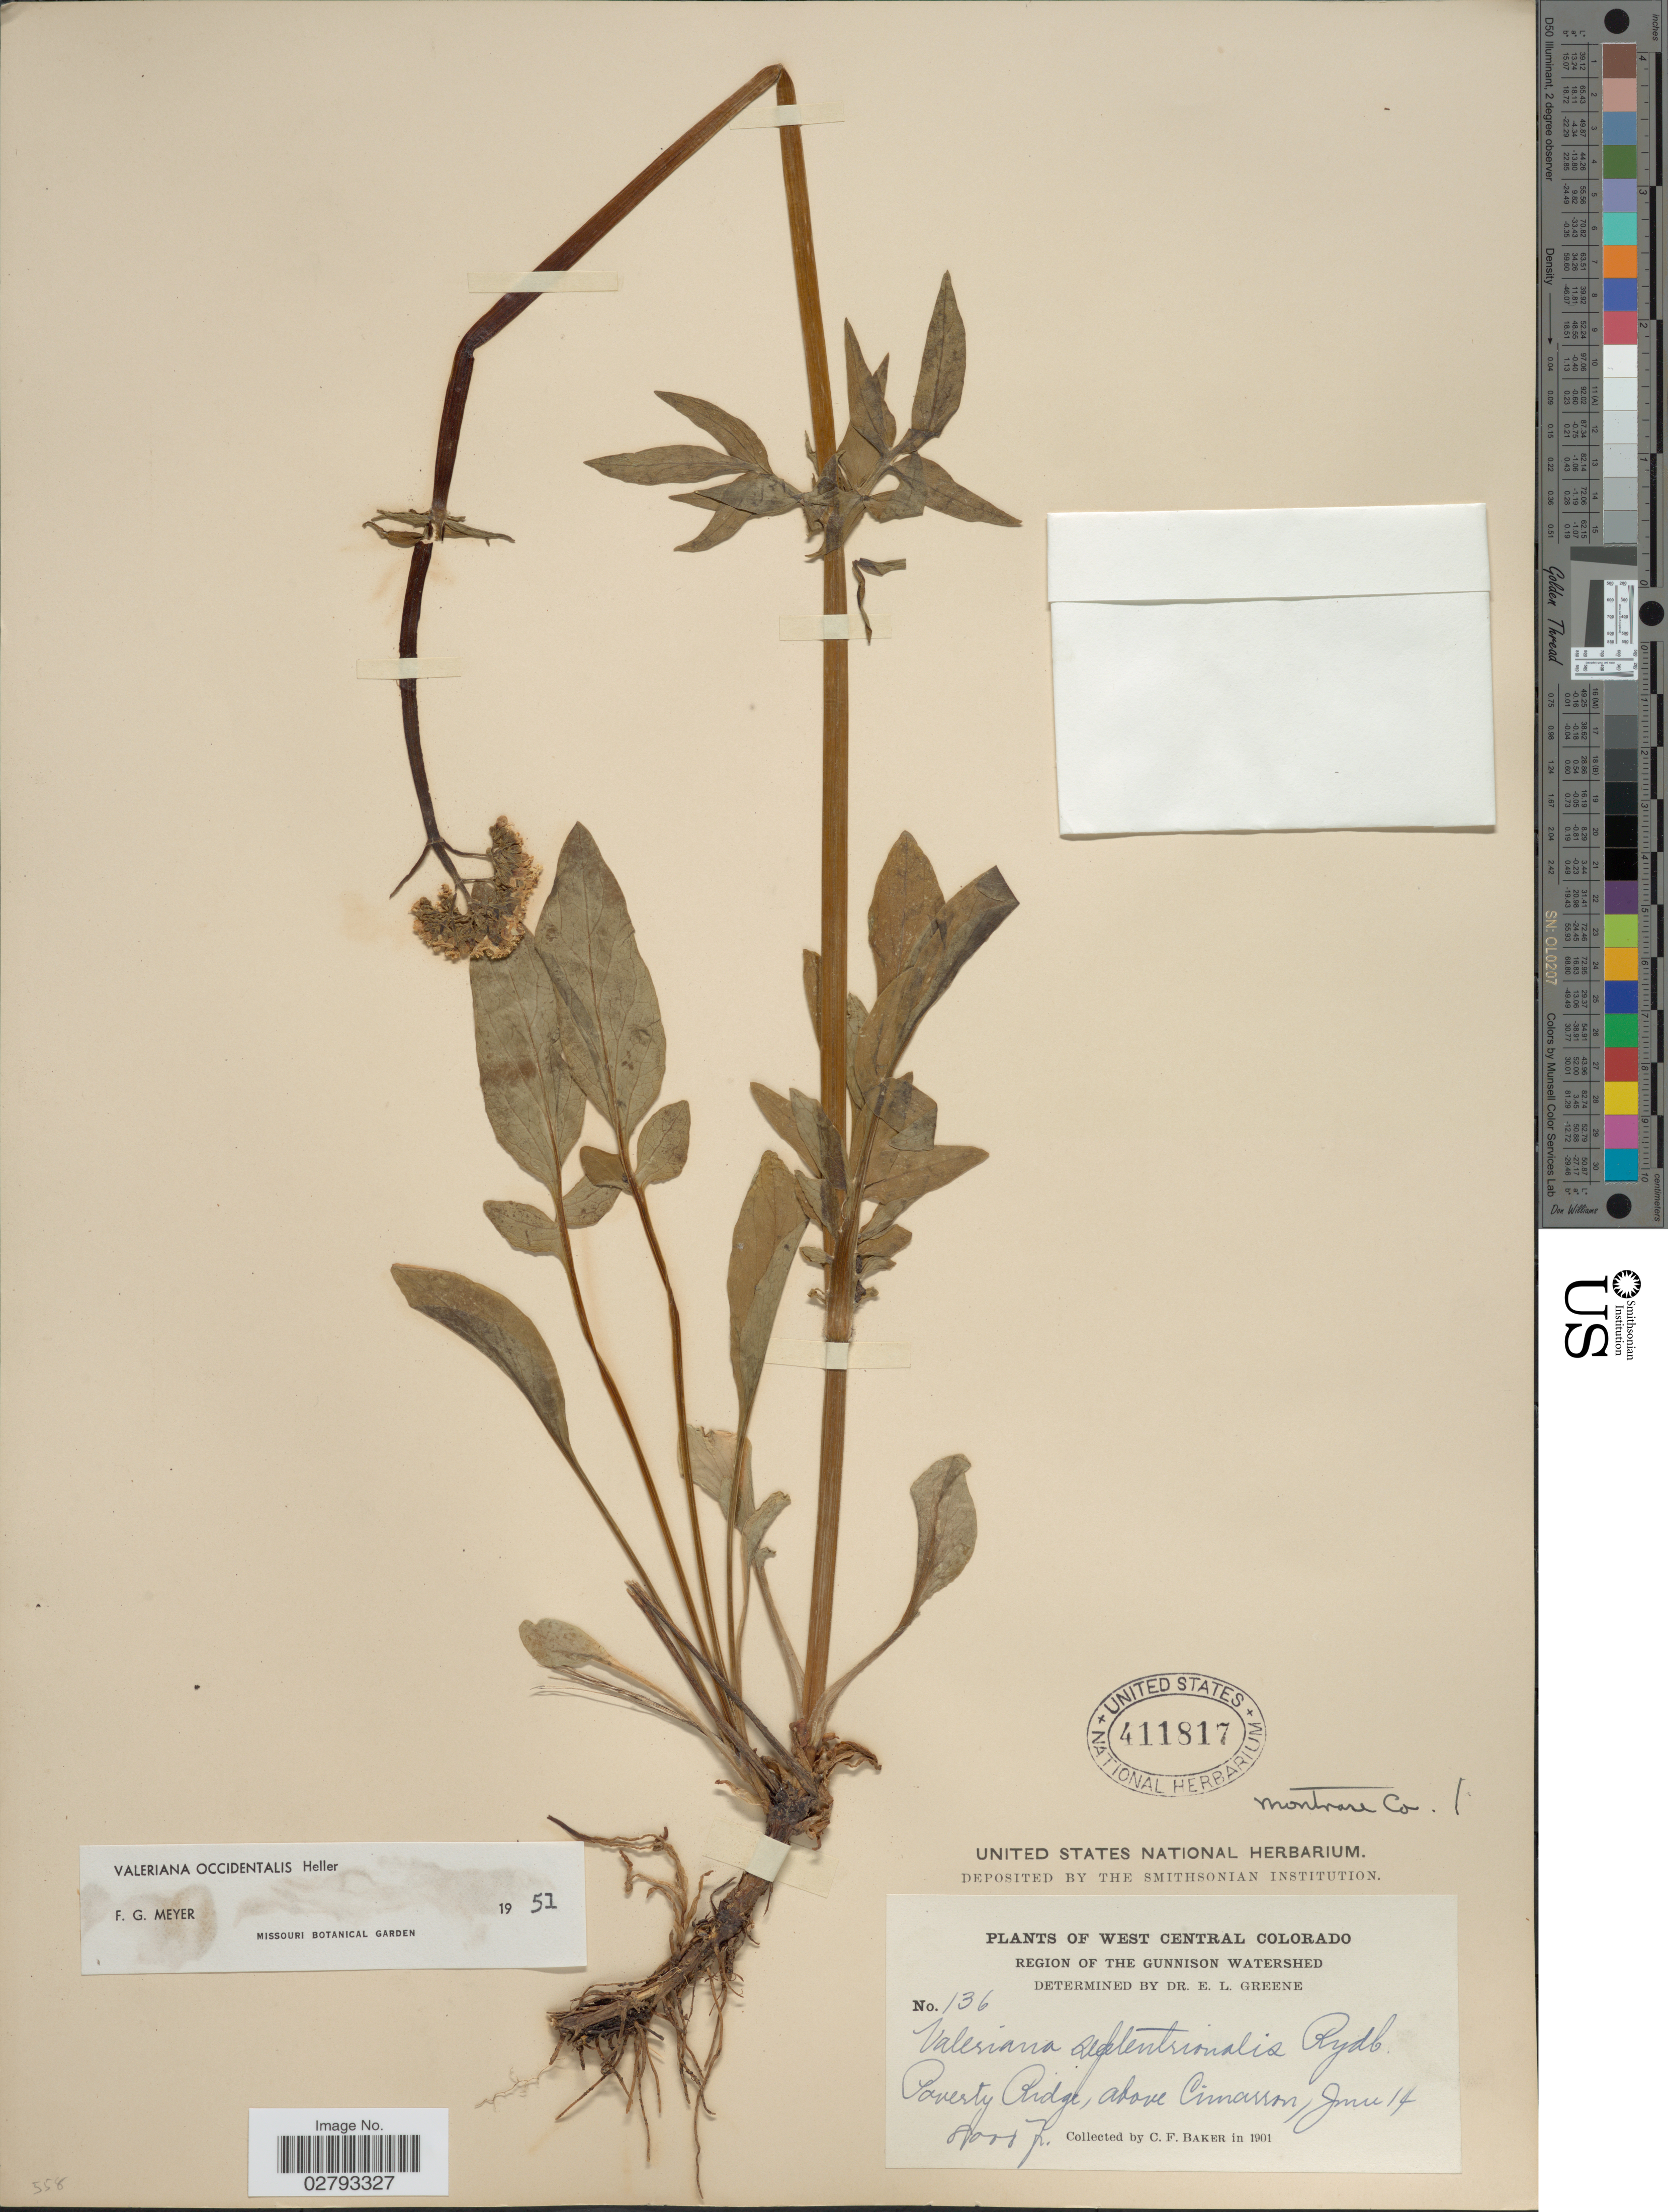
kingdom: Plantae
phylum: Tracheophyta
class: Magnoliopsida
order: Dipsacales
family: Caprifoliaceae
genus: Valeriana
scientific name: Valeriana occidentalis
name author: A. Heller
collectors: C. F. Baker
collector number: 136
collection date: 1901-06-14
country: United States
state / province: Colorado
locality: West Central Colorado, Poverty Ridge, above Cimarron, Montrose Co.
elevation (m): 2438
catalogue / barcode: US 411817